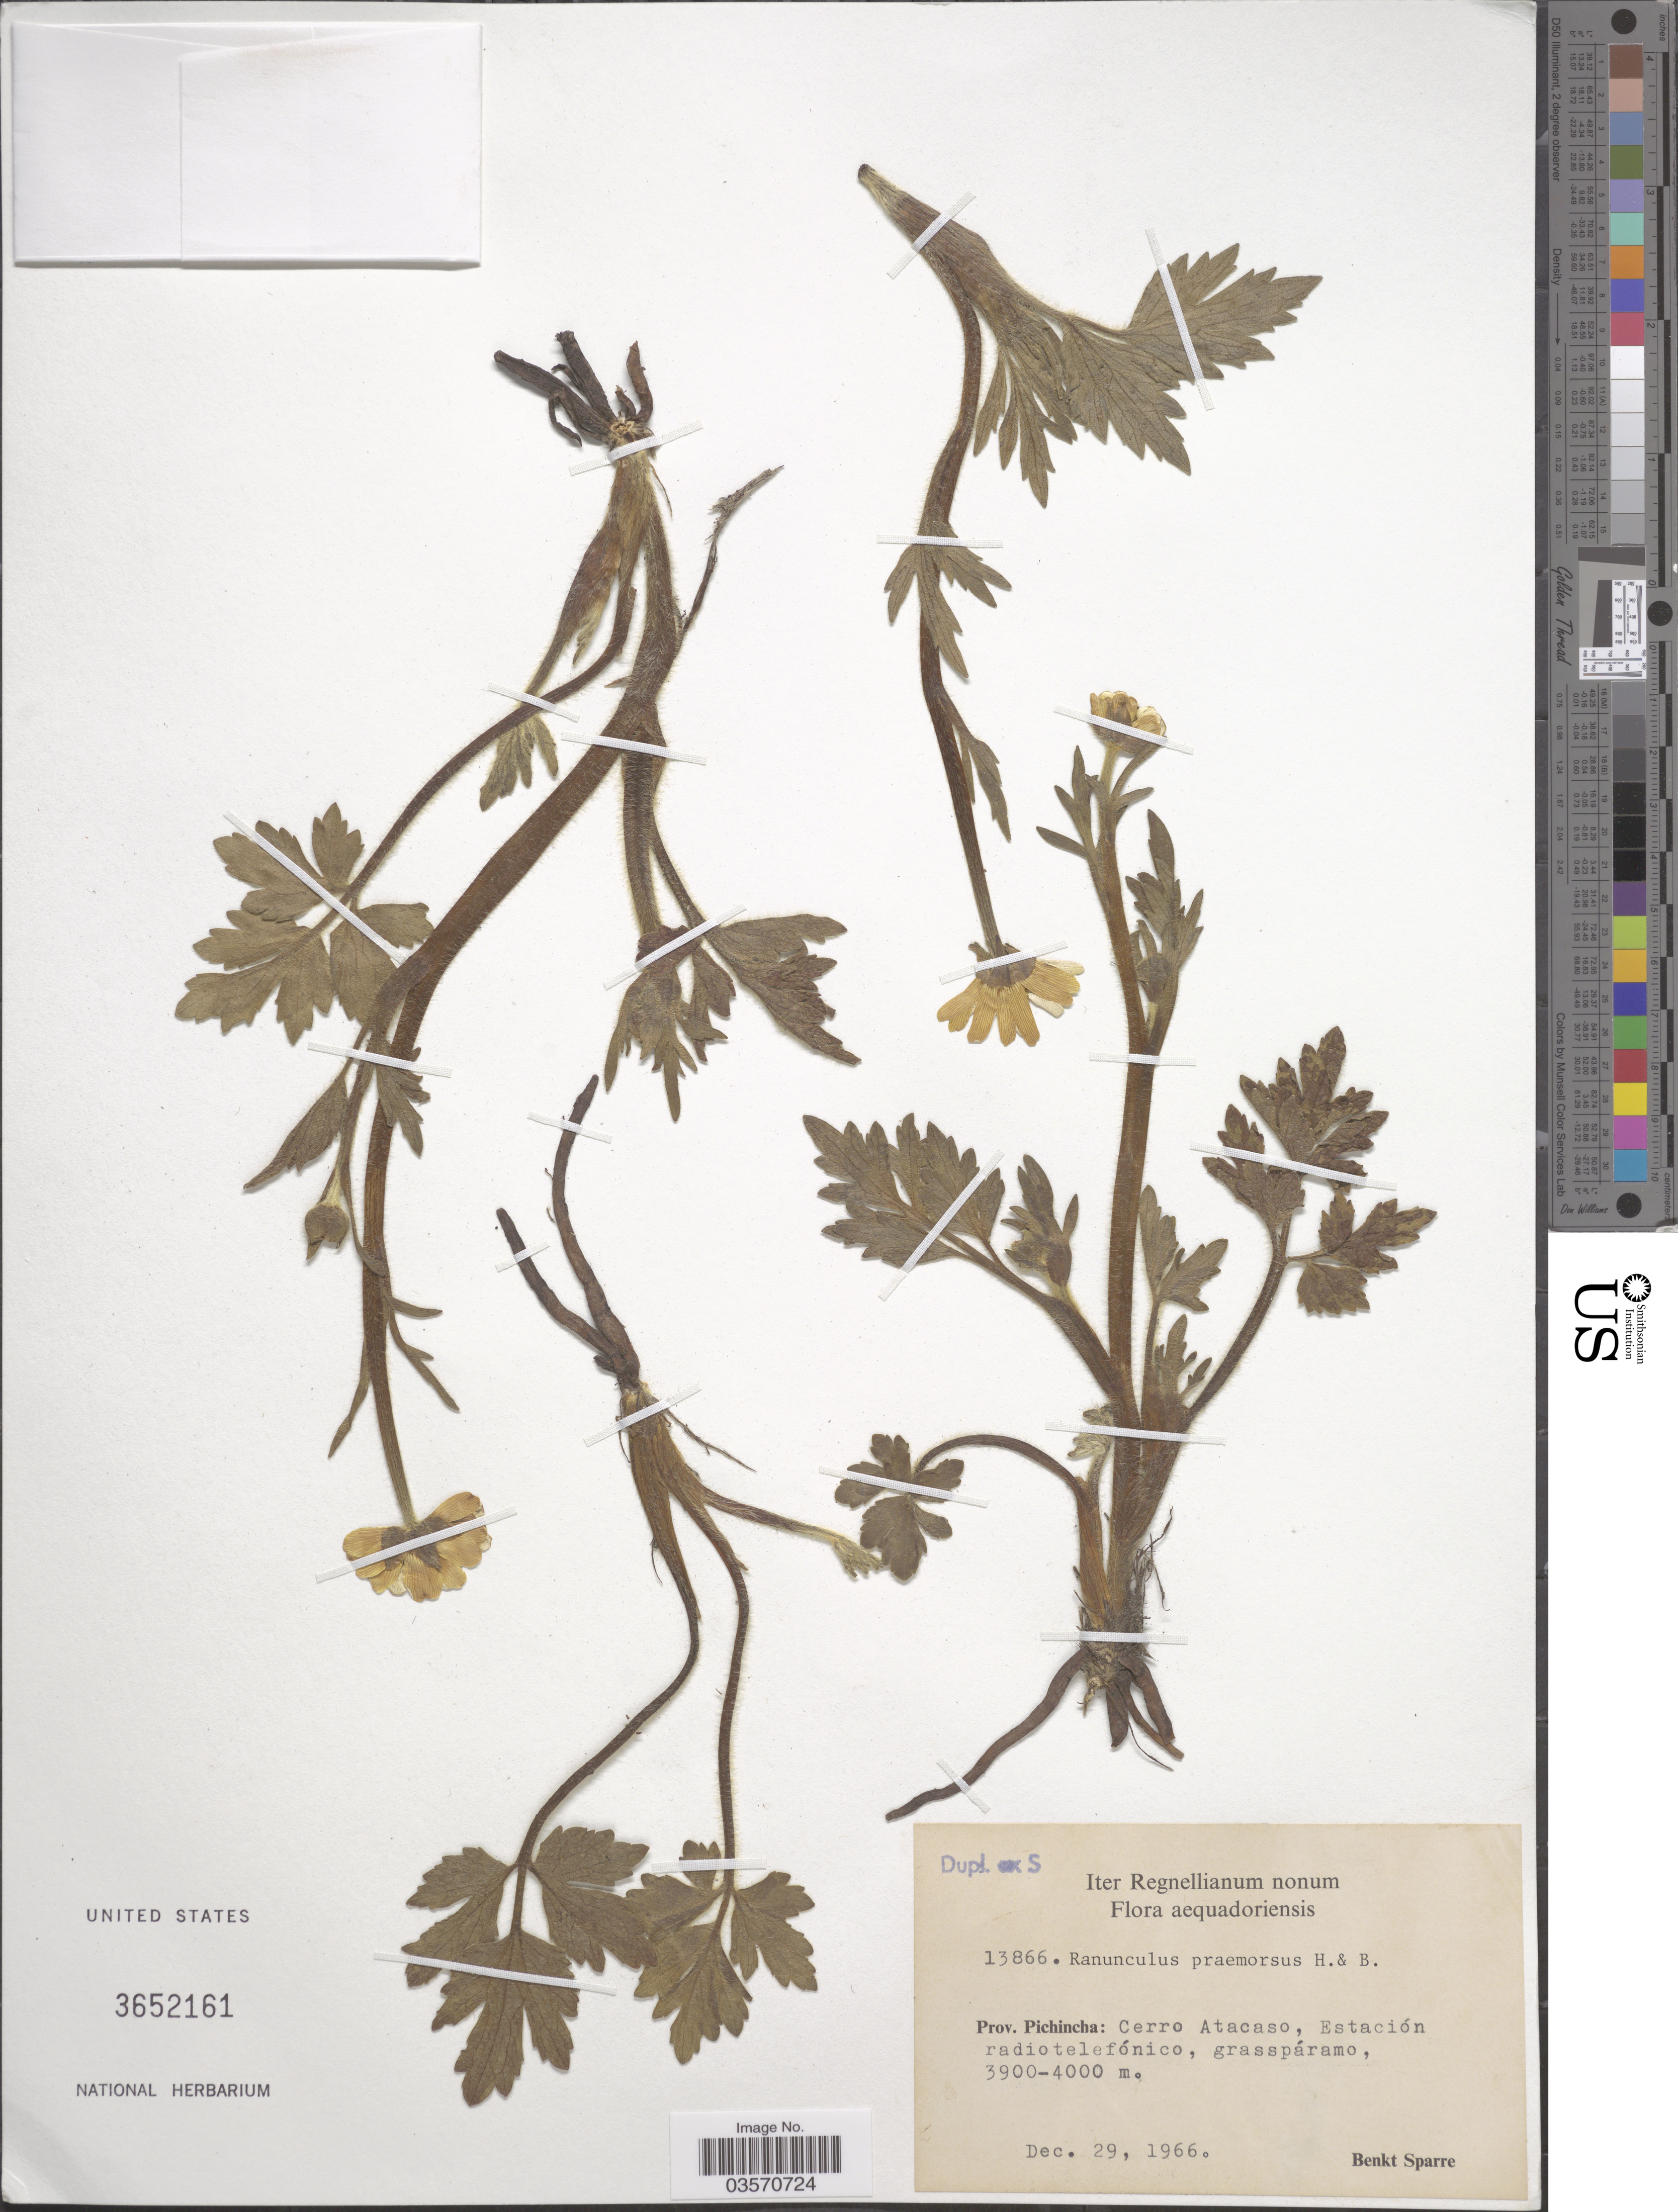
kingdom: Plantae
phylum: Tracheophyta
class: Magnoliopsida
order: Ranunculales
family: Ranunculaceae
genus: Ranunculus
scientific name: Ranunculus praemorsus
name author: Kunth ex DC.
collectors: B. Sparre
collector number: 13866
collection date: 1966-12-29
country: Ecuador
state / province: Pichincha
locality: Cerro Atacaso, Estación radiotelefónico, grasspáramo.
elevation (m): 3900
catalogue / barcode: US 3652161